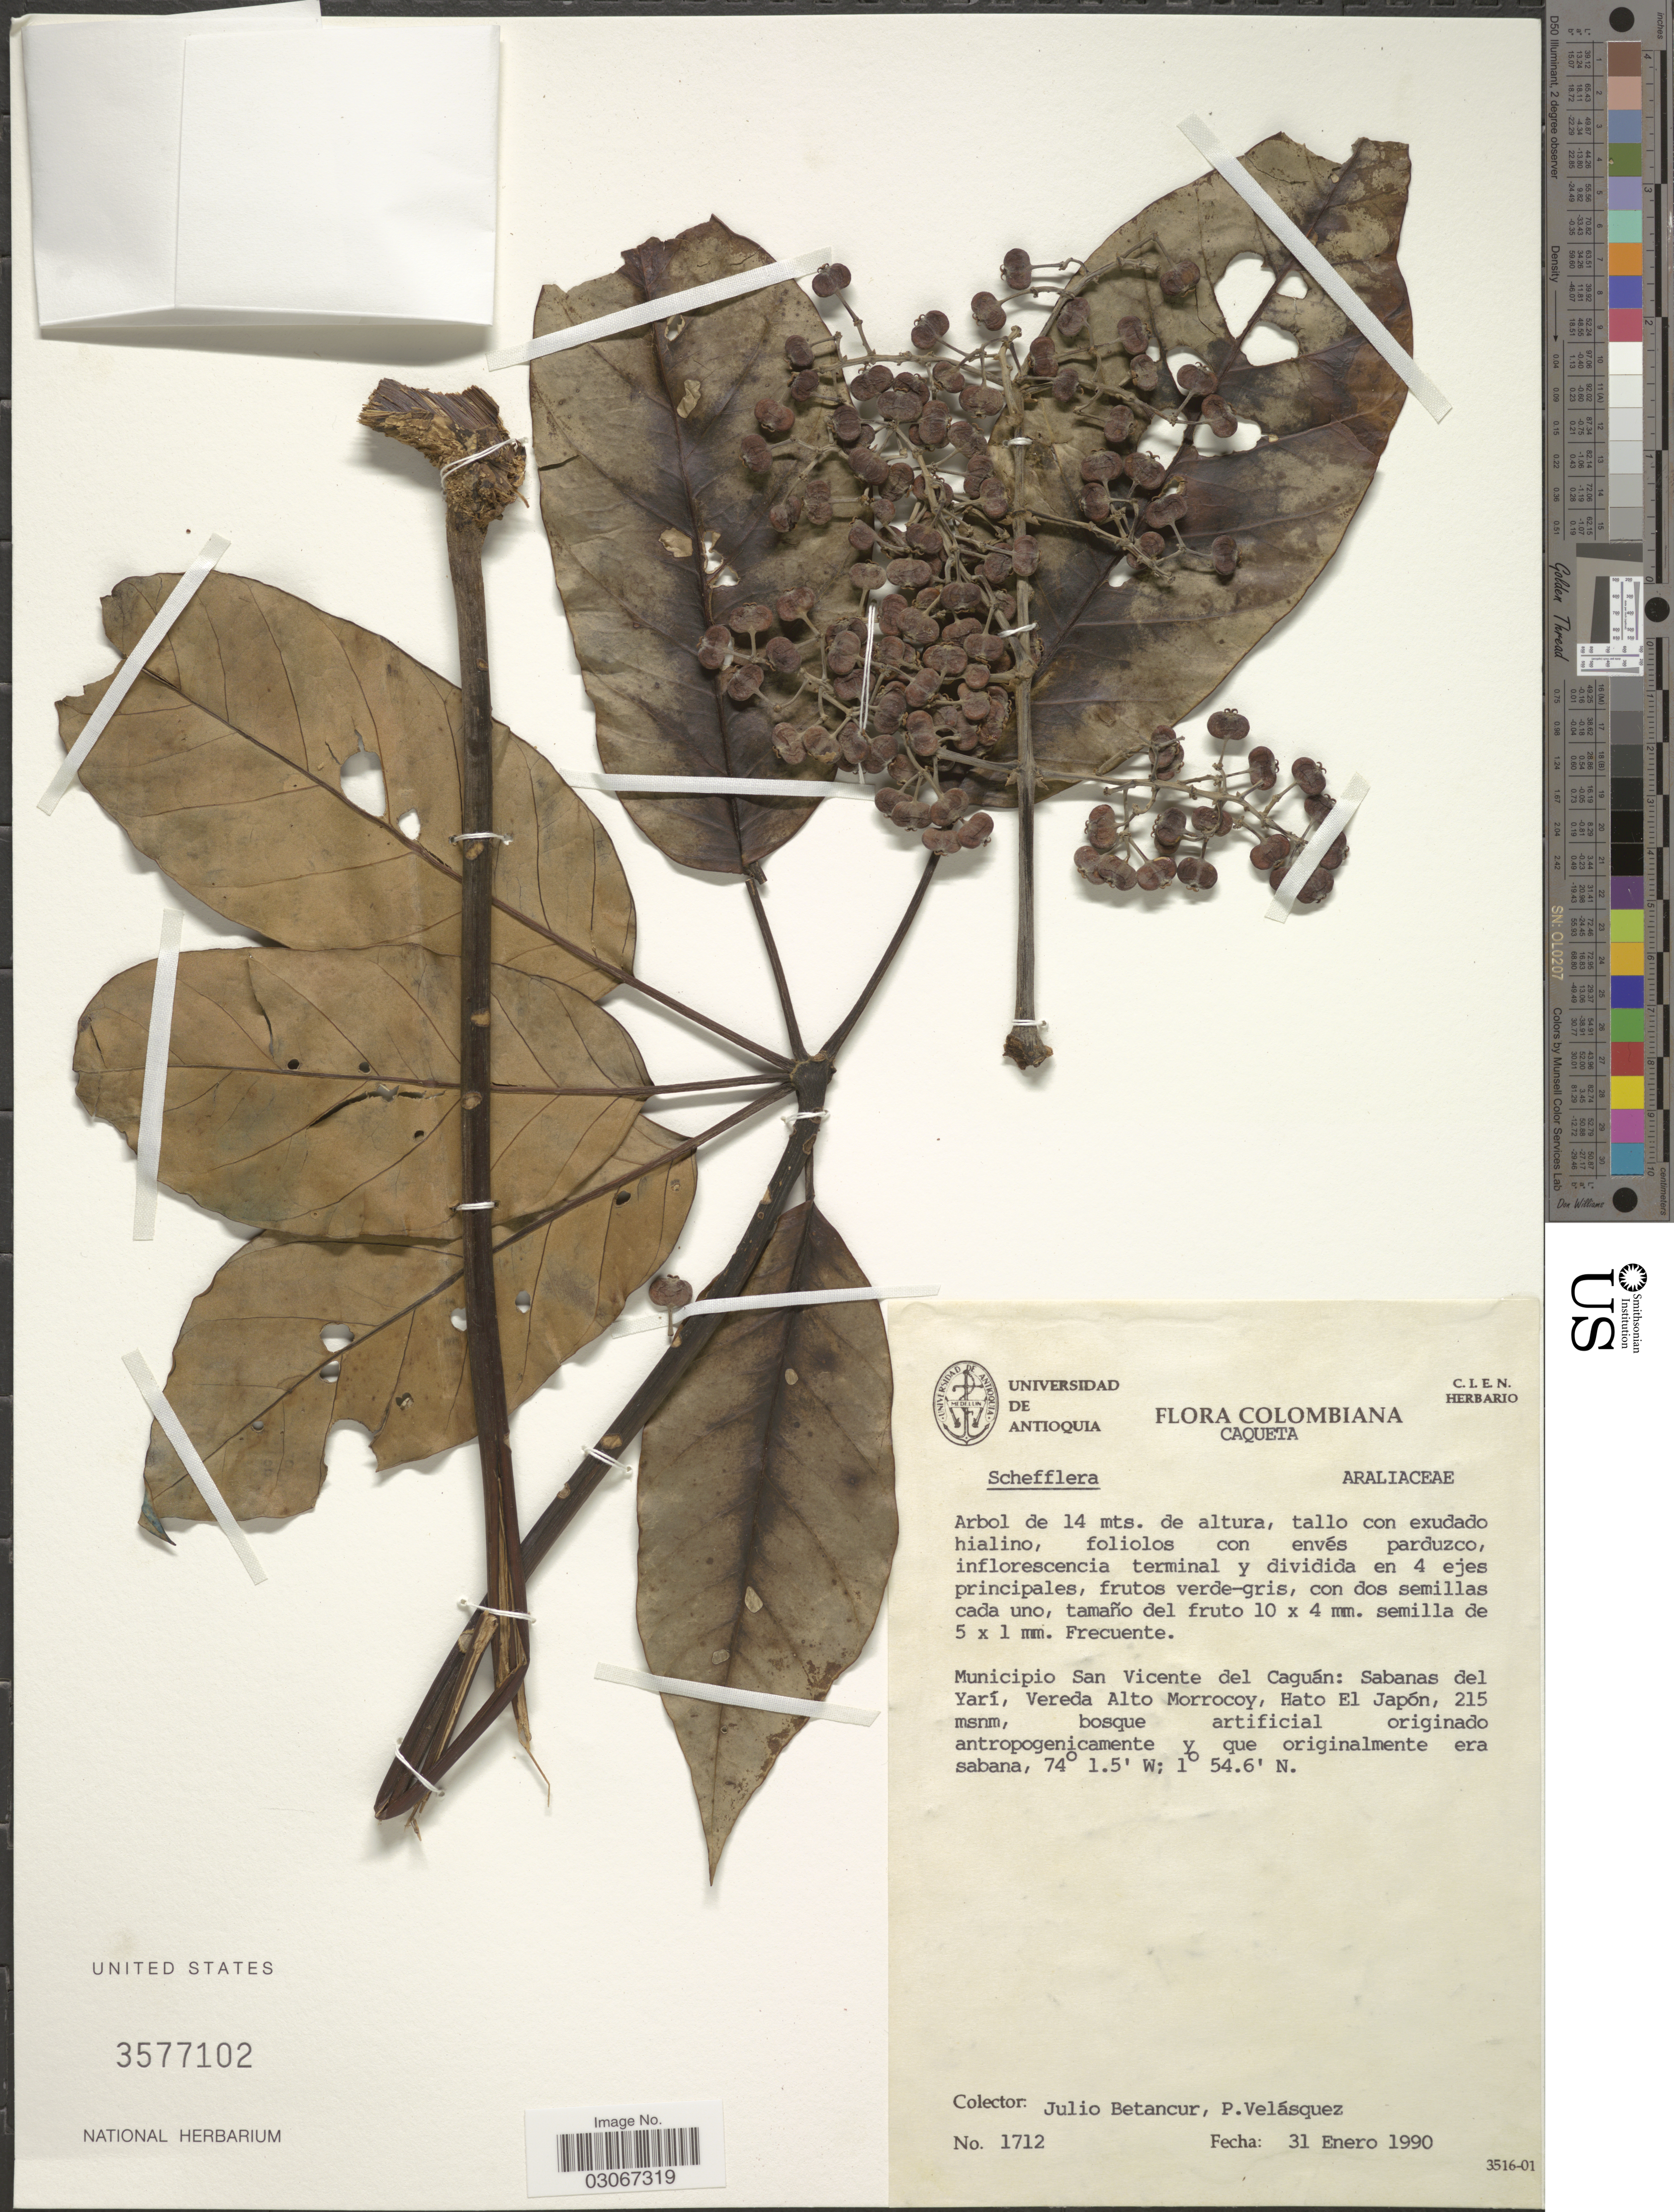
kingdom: Plantae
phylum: Tracheophyta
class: Magnoliopsida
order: Apiales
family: Araliaceae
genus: Schefflera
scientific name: Schefflera sp.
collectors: J. Betancur & P. Velasquez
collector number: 1712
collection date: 1990-01-31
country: Colombia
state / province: Caquetá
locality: Municipio San Vicente del Caguán: Sabanas del Yarí, Vereda Alto Morrocoy, Hato El Japón.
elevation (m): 215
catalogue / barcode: US 3577102